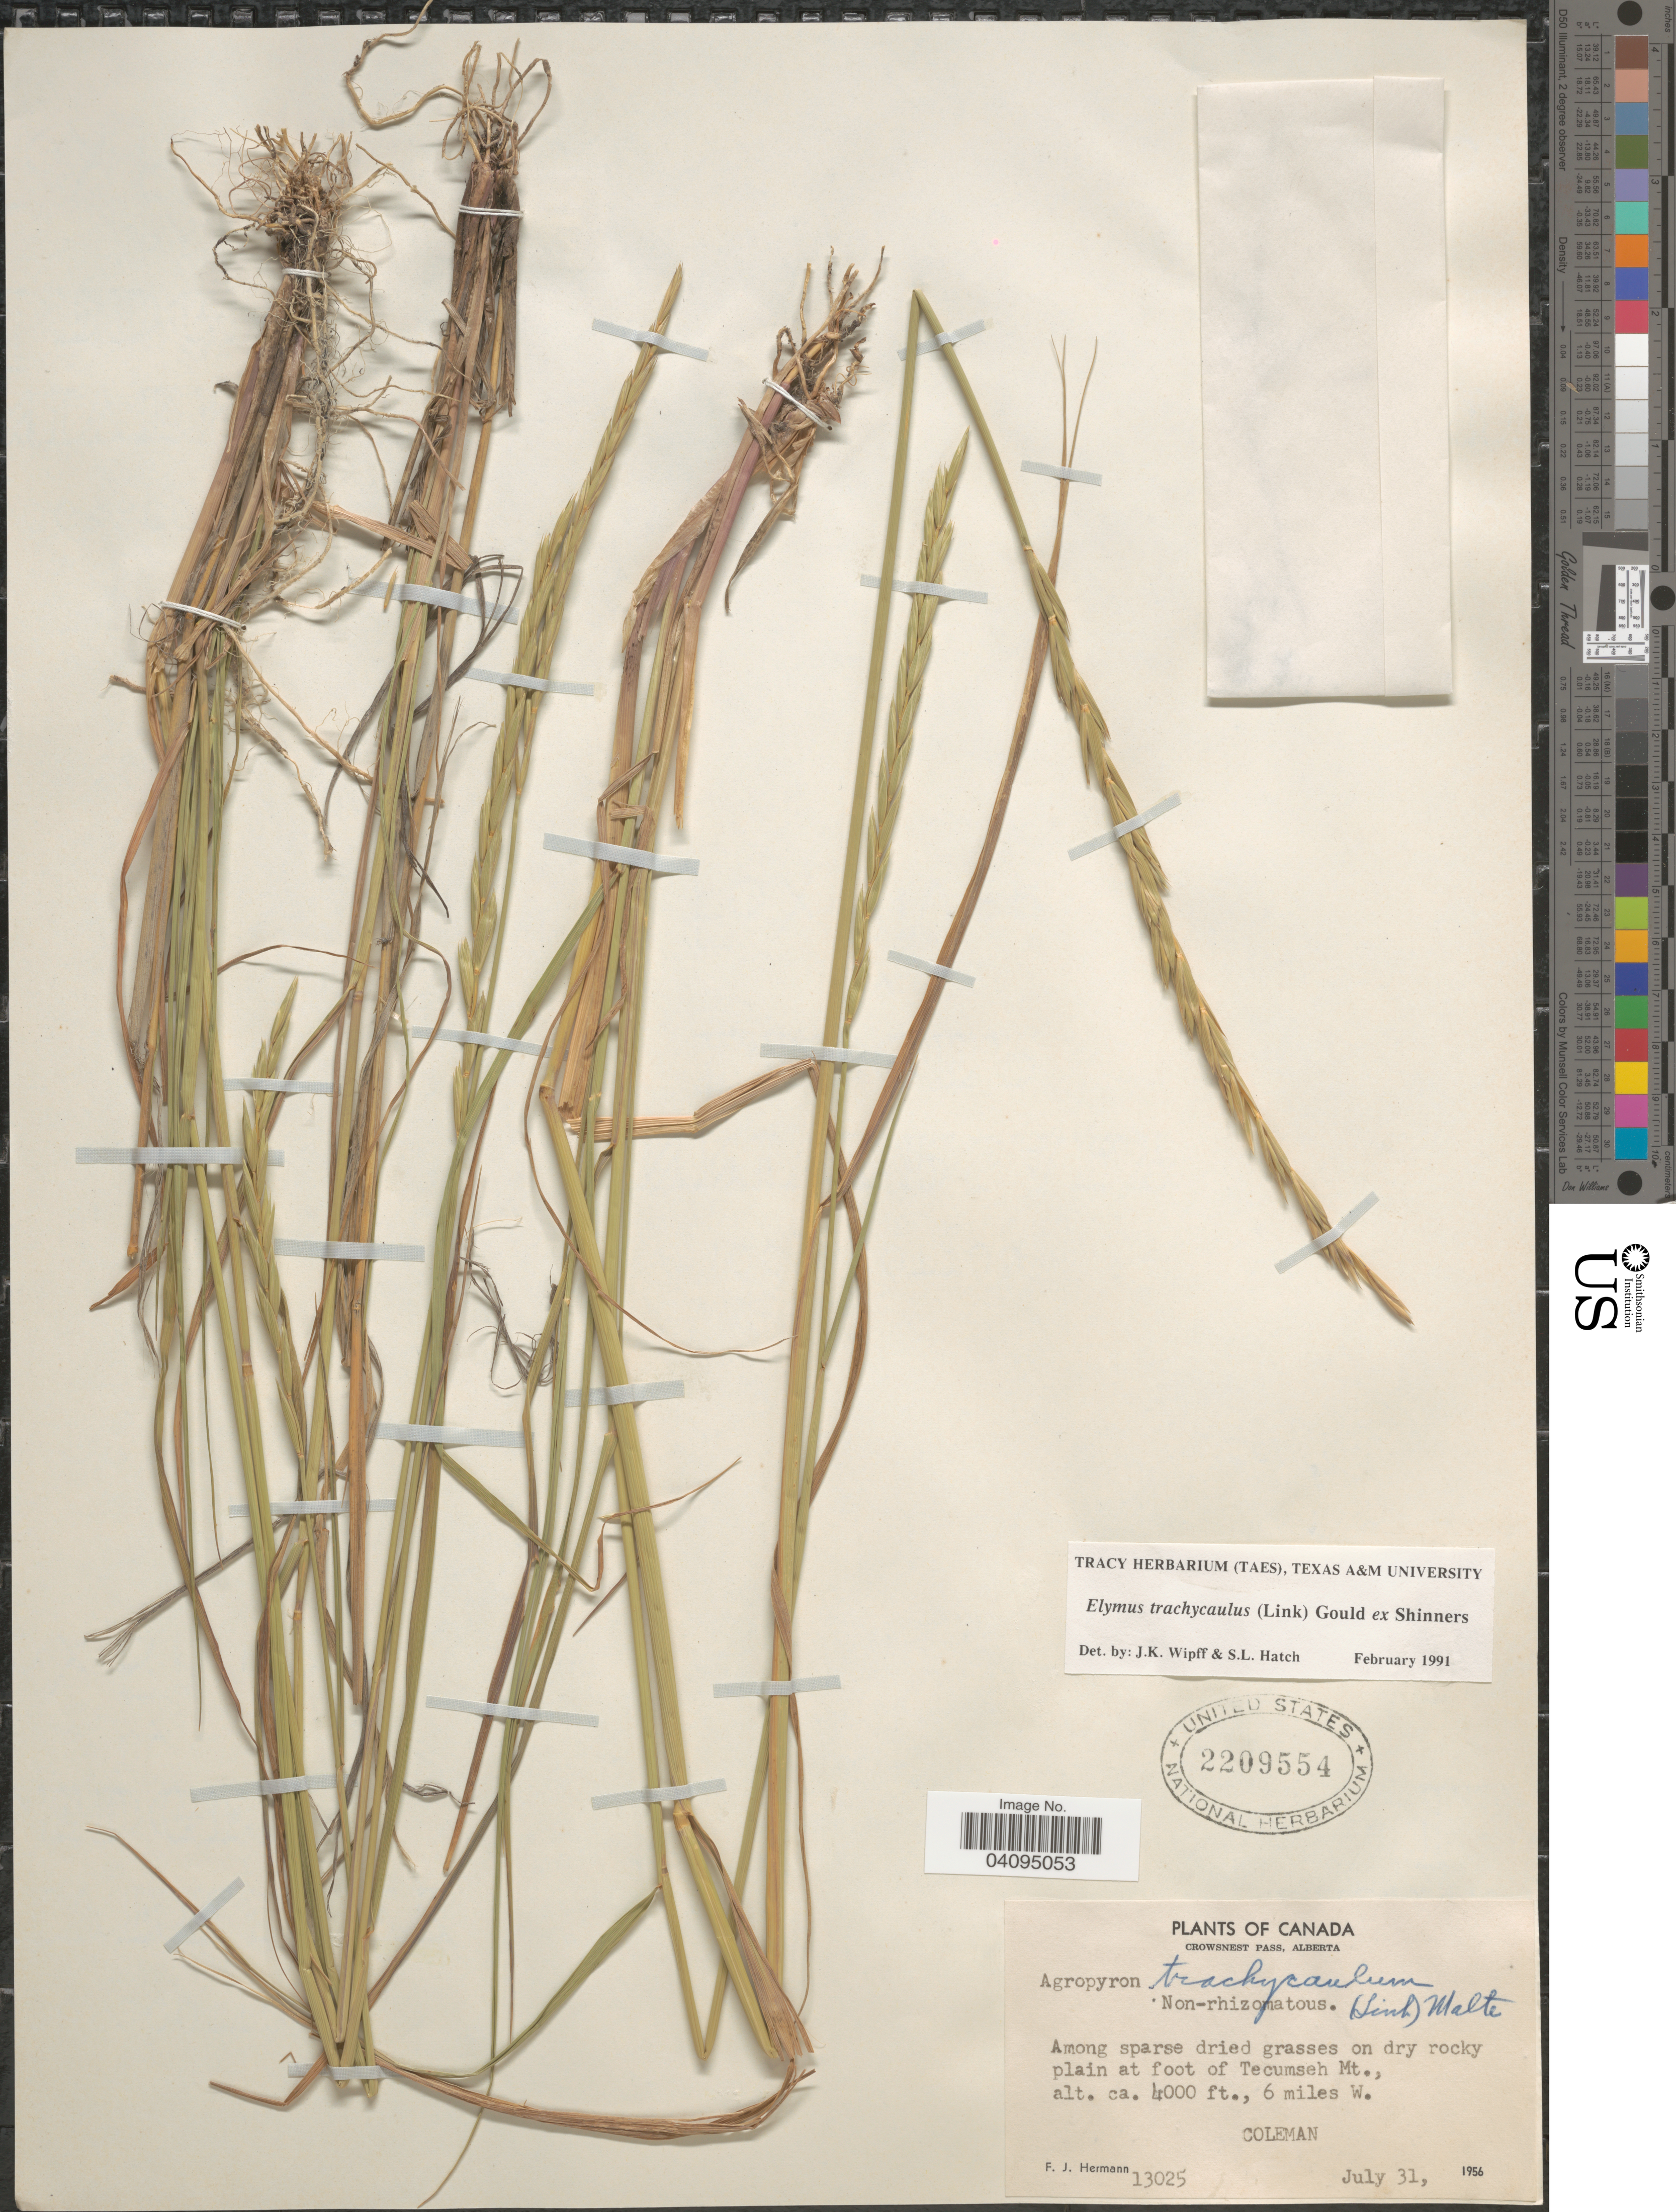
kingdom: Plantae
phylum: Tracheophyta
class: Liliopsida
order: Poales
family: Poaceae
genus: Elymus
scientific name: Elymus trachycaulus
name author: (Link) Gould ex Shinners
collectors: F. J. Hermann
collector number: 13025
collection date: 1956-07-31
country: Canada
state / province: Alberta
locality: Crowsnest Pass. At foot of Tecumseh Mt., 6 miles W. Coleman.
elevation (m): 1219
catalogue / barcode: US 2209554